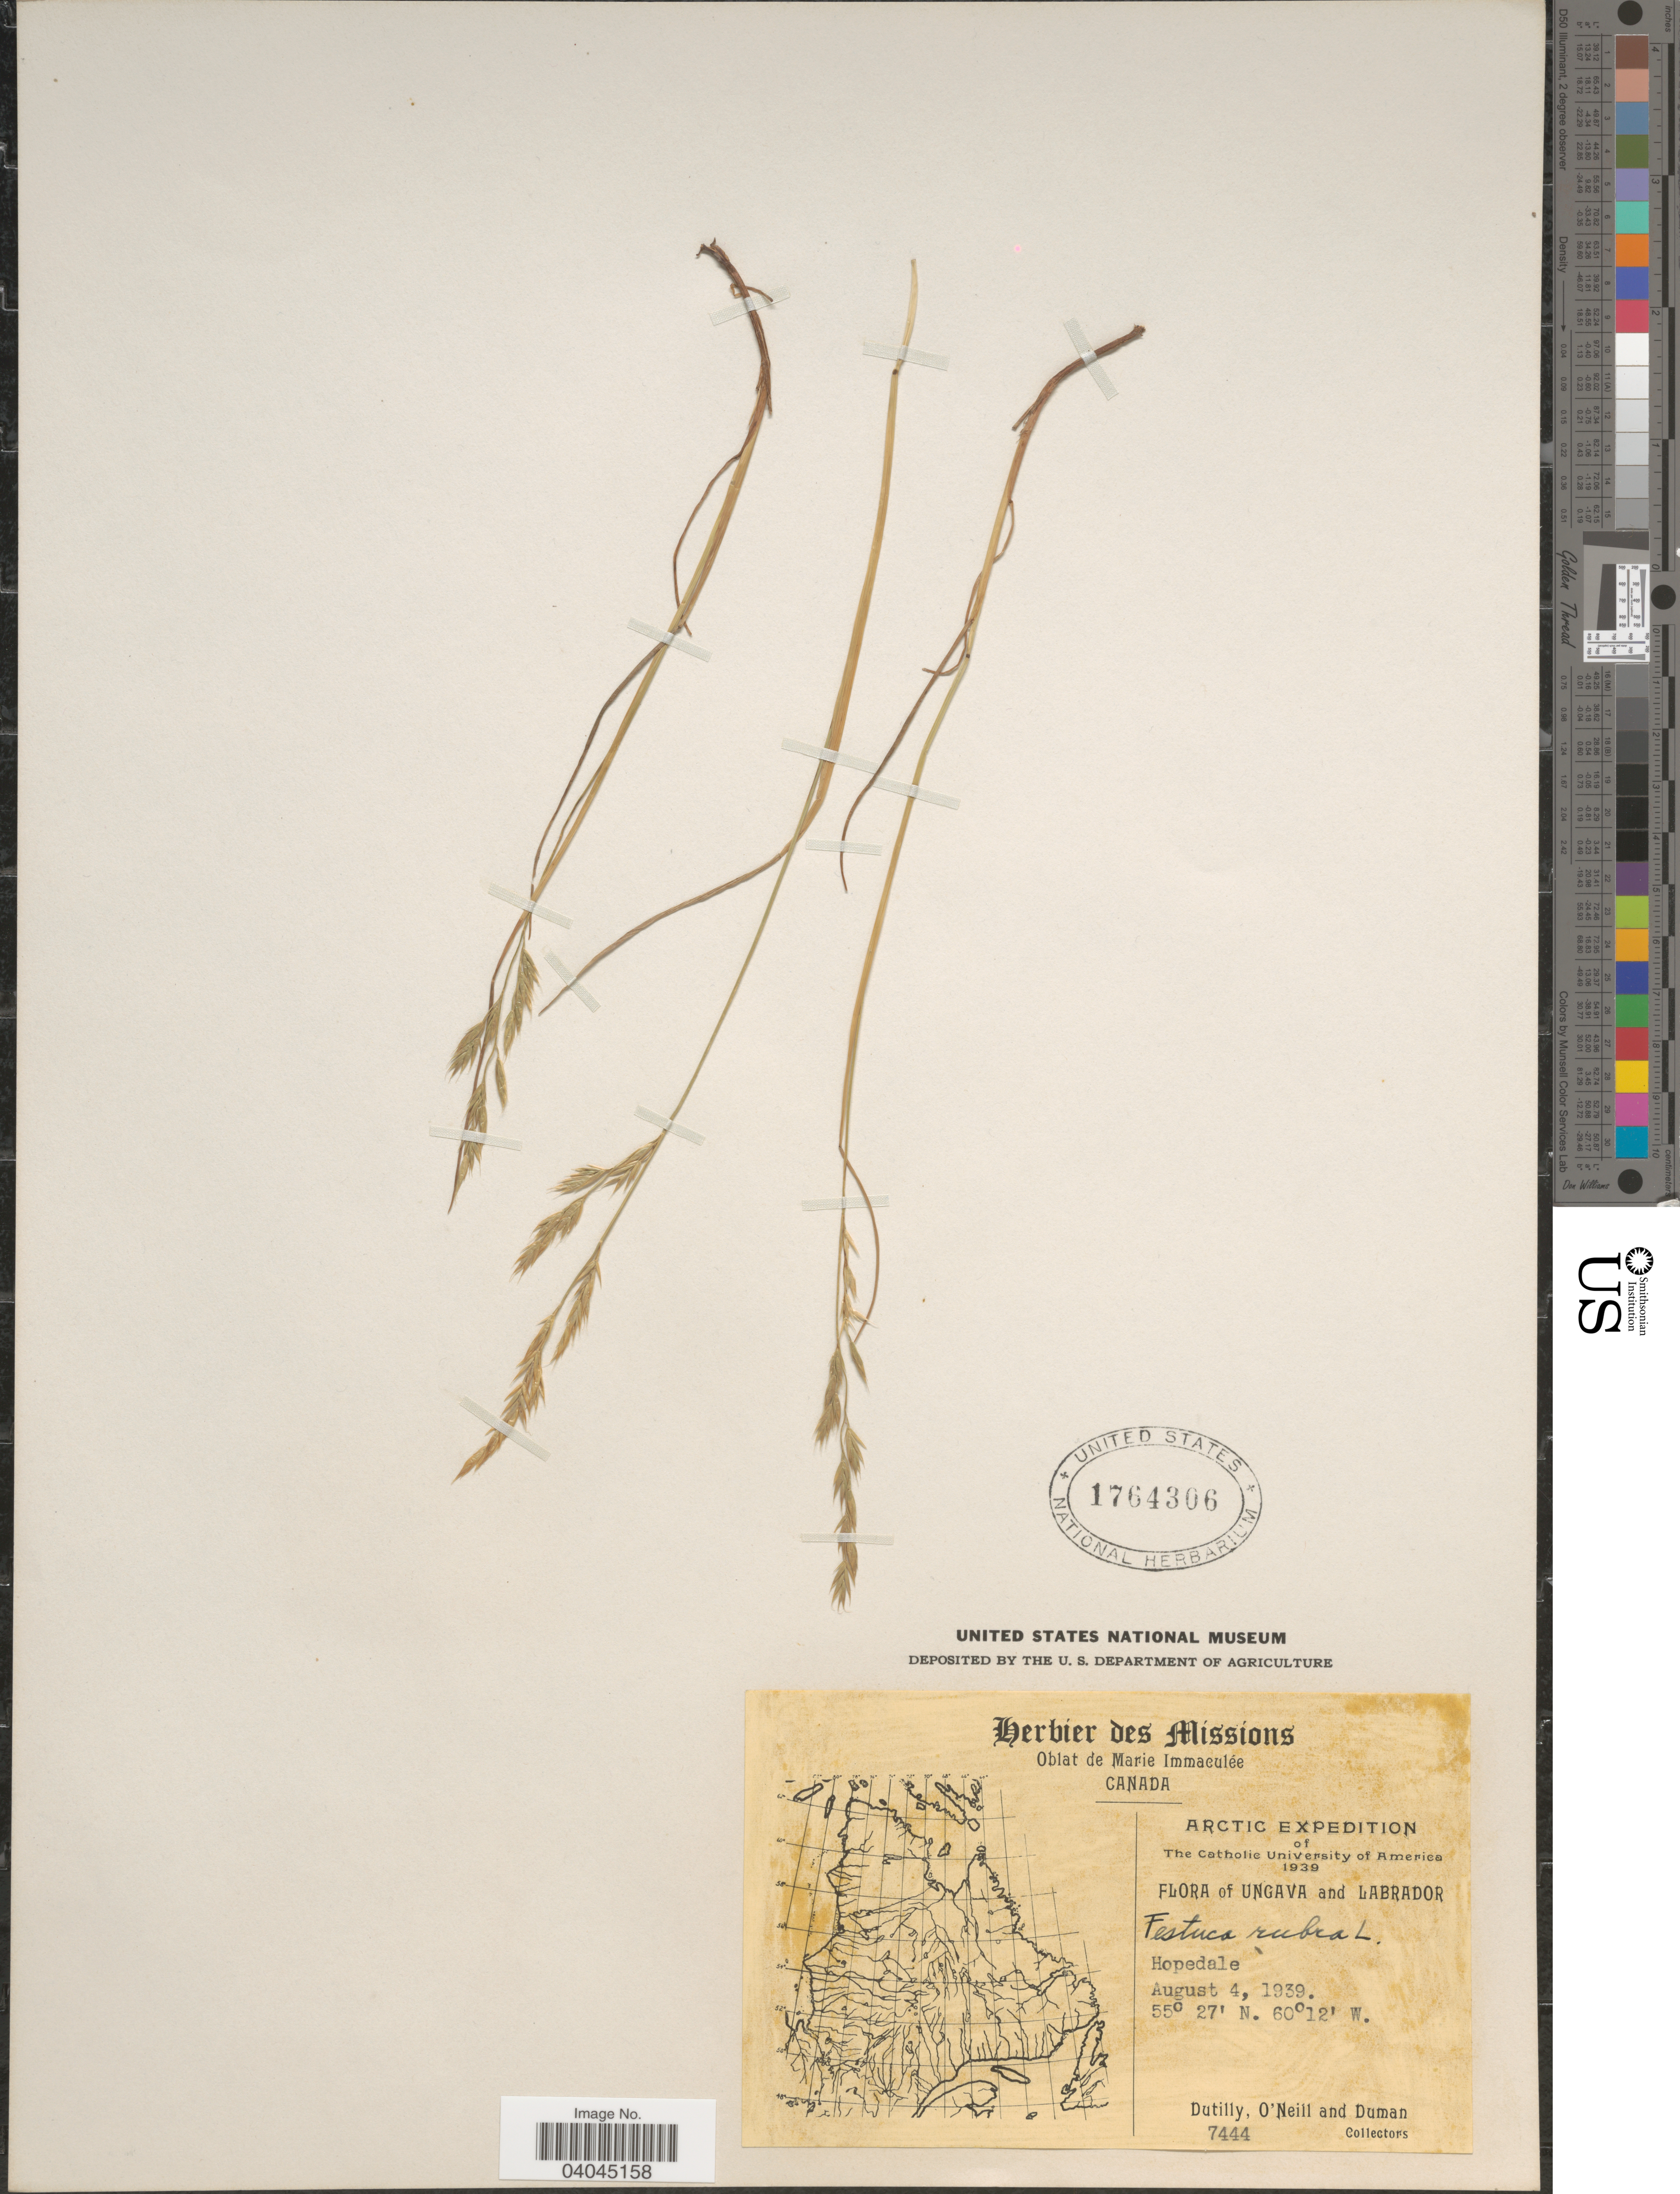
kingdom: Plantae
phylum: Tracheophyta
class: Liliopsida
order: Poales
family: Poaceae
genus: Festuca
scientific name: Festuca rubra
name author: L.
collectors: -. Dutilly, -. O'Neill & -. Duman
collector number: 7444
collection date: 1939-08-04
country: Canada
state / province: Newfoundland and Labrador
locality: Ungava and Labrador. Hopedale.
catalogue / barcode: US 1764306